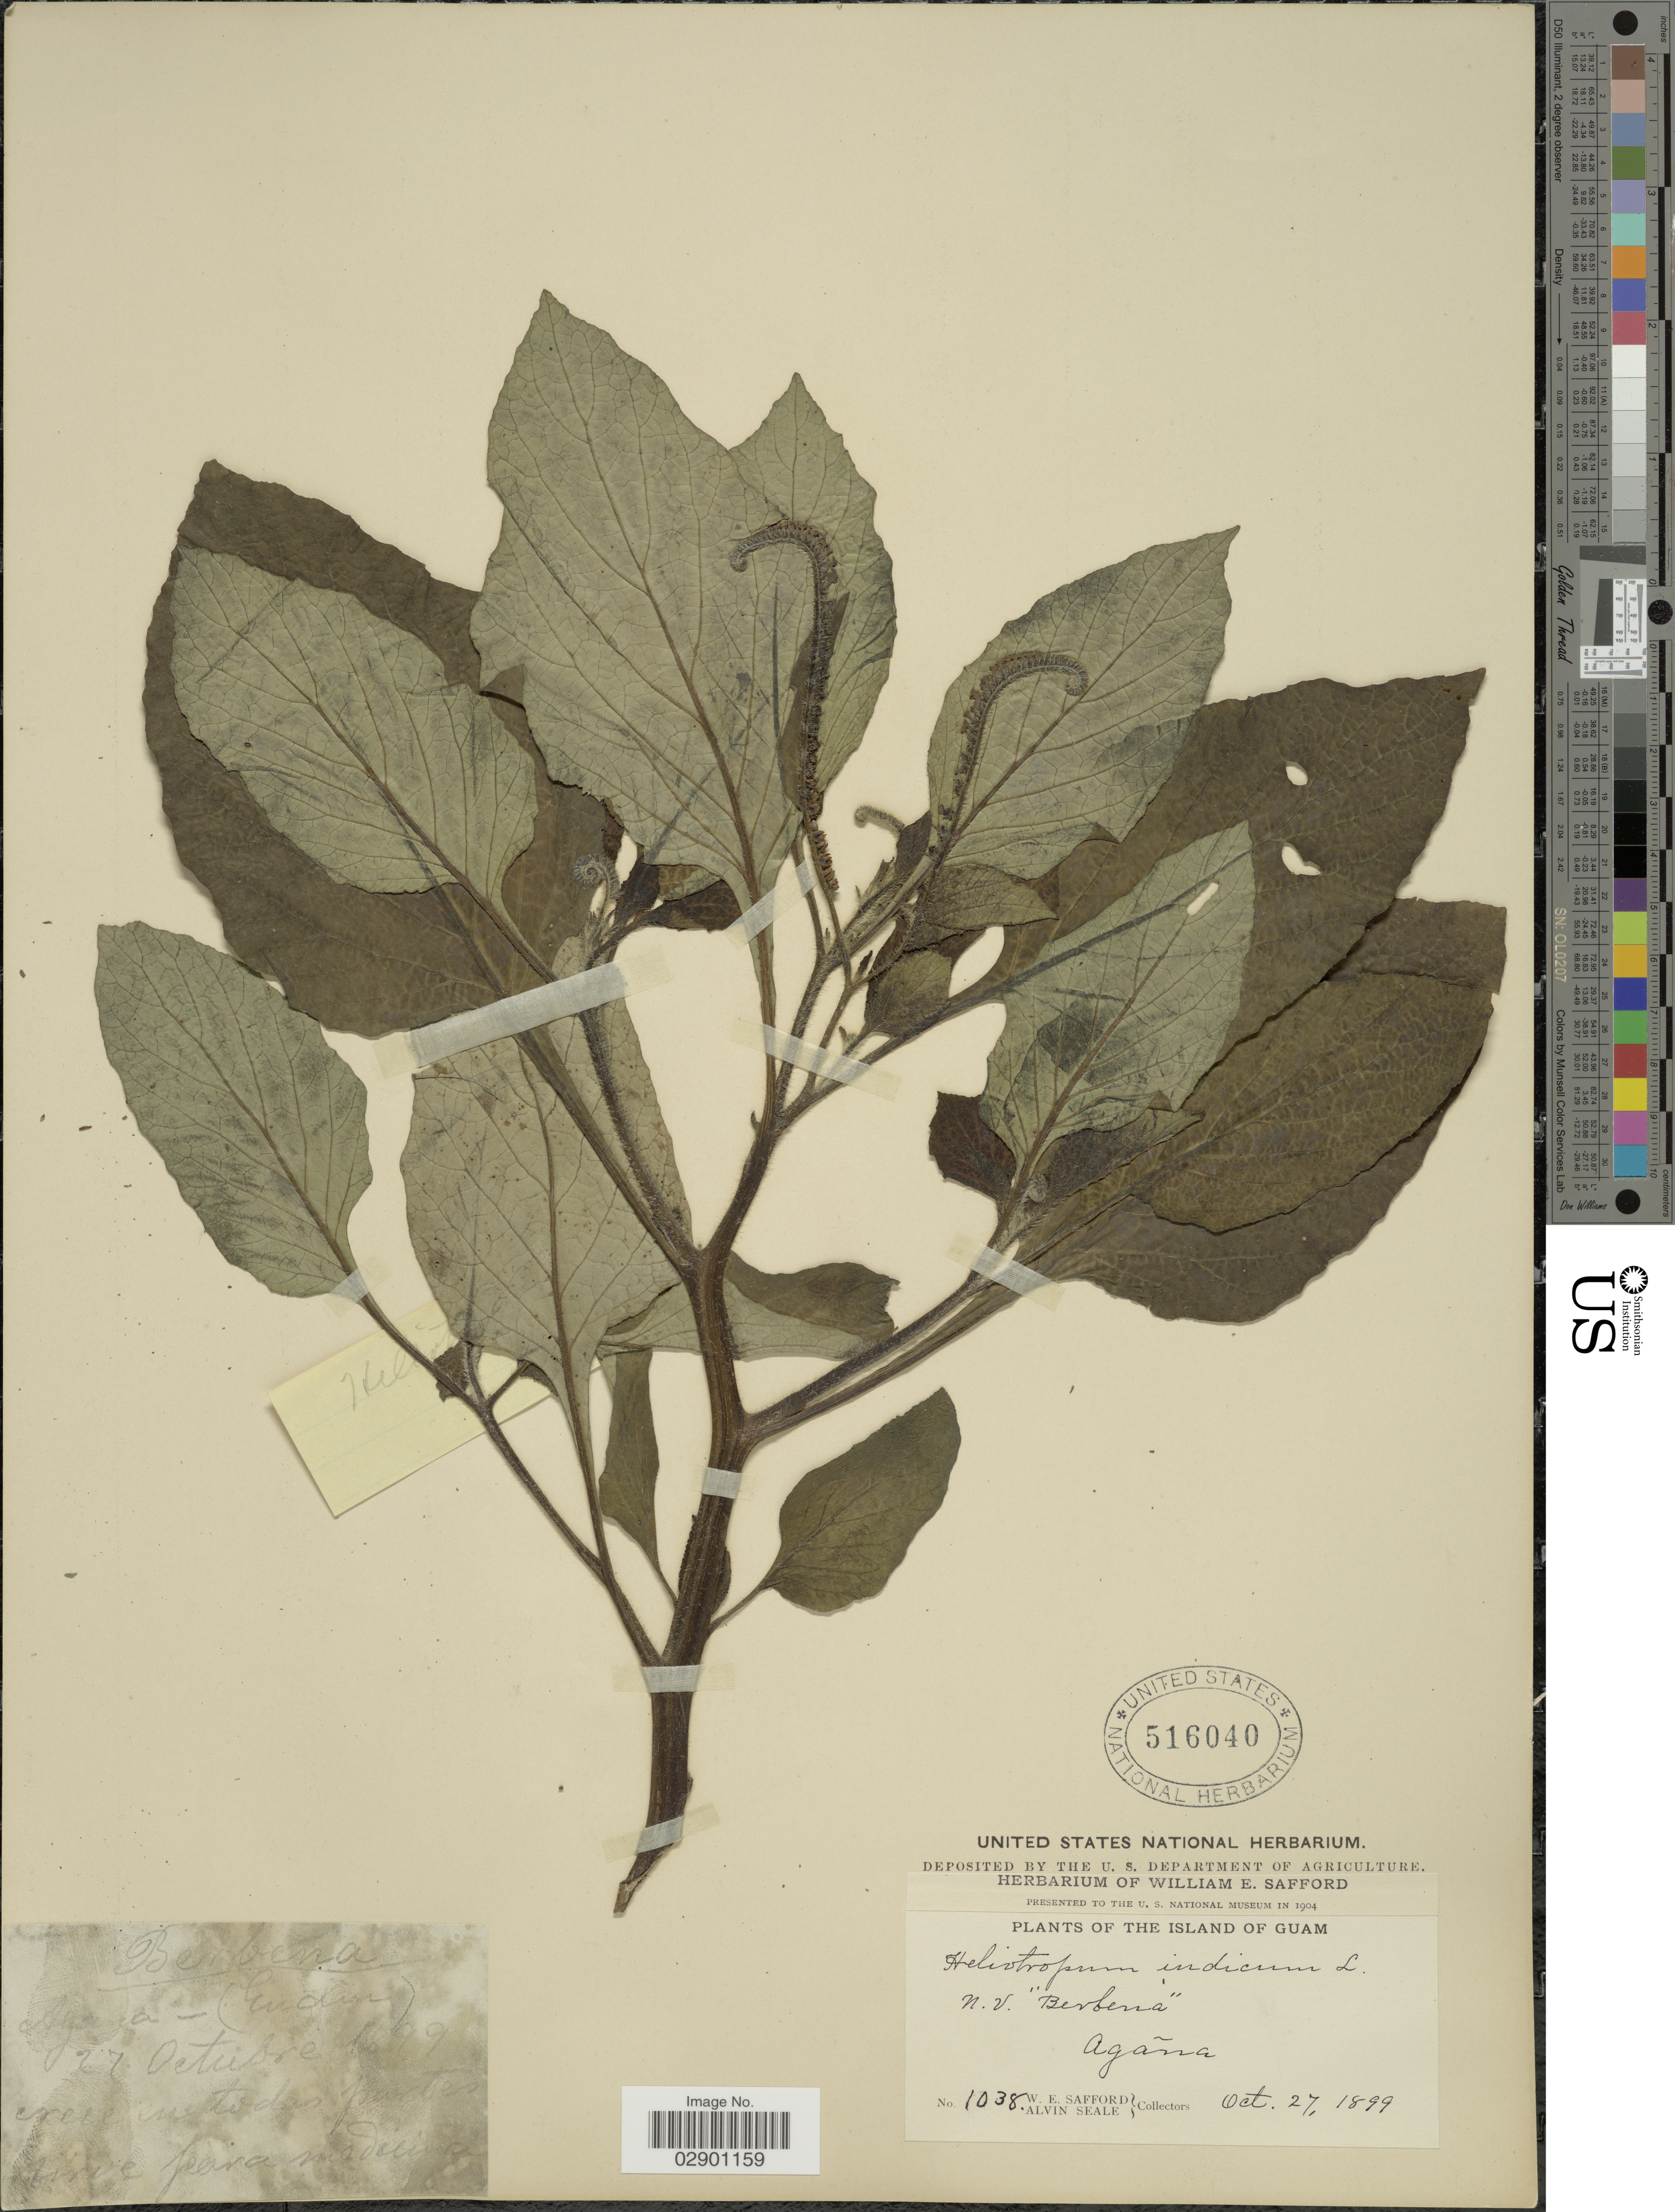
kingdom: Plantae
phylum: Tracheophyta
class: Magnoliopsida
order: Boraginales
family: Heliotropiaceae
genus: Heliotropium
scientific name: Heliotropium indicum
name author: L.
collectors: W. E. Safford & A. Seale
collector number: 1038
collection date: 1899-10-27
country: Guam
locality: Island of Guam. Agaña.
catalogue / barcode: US 516040